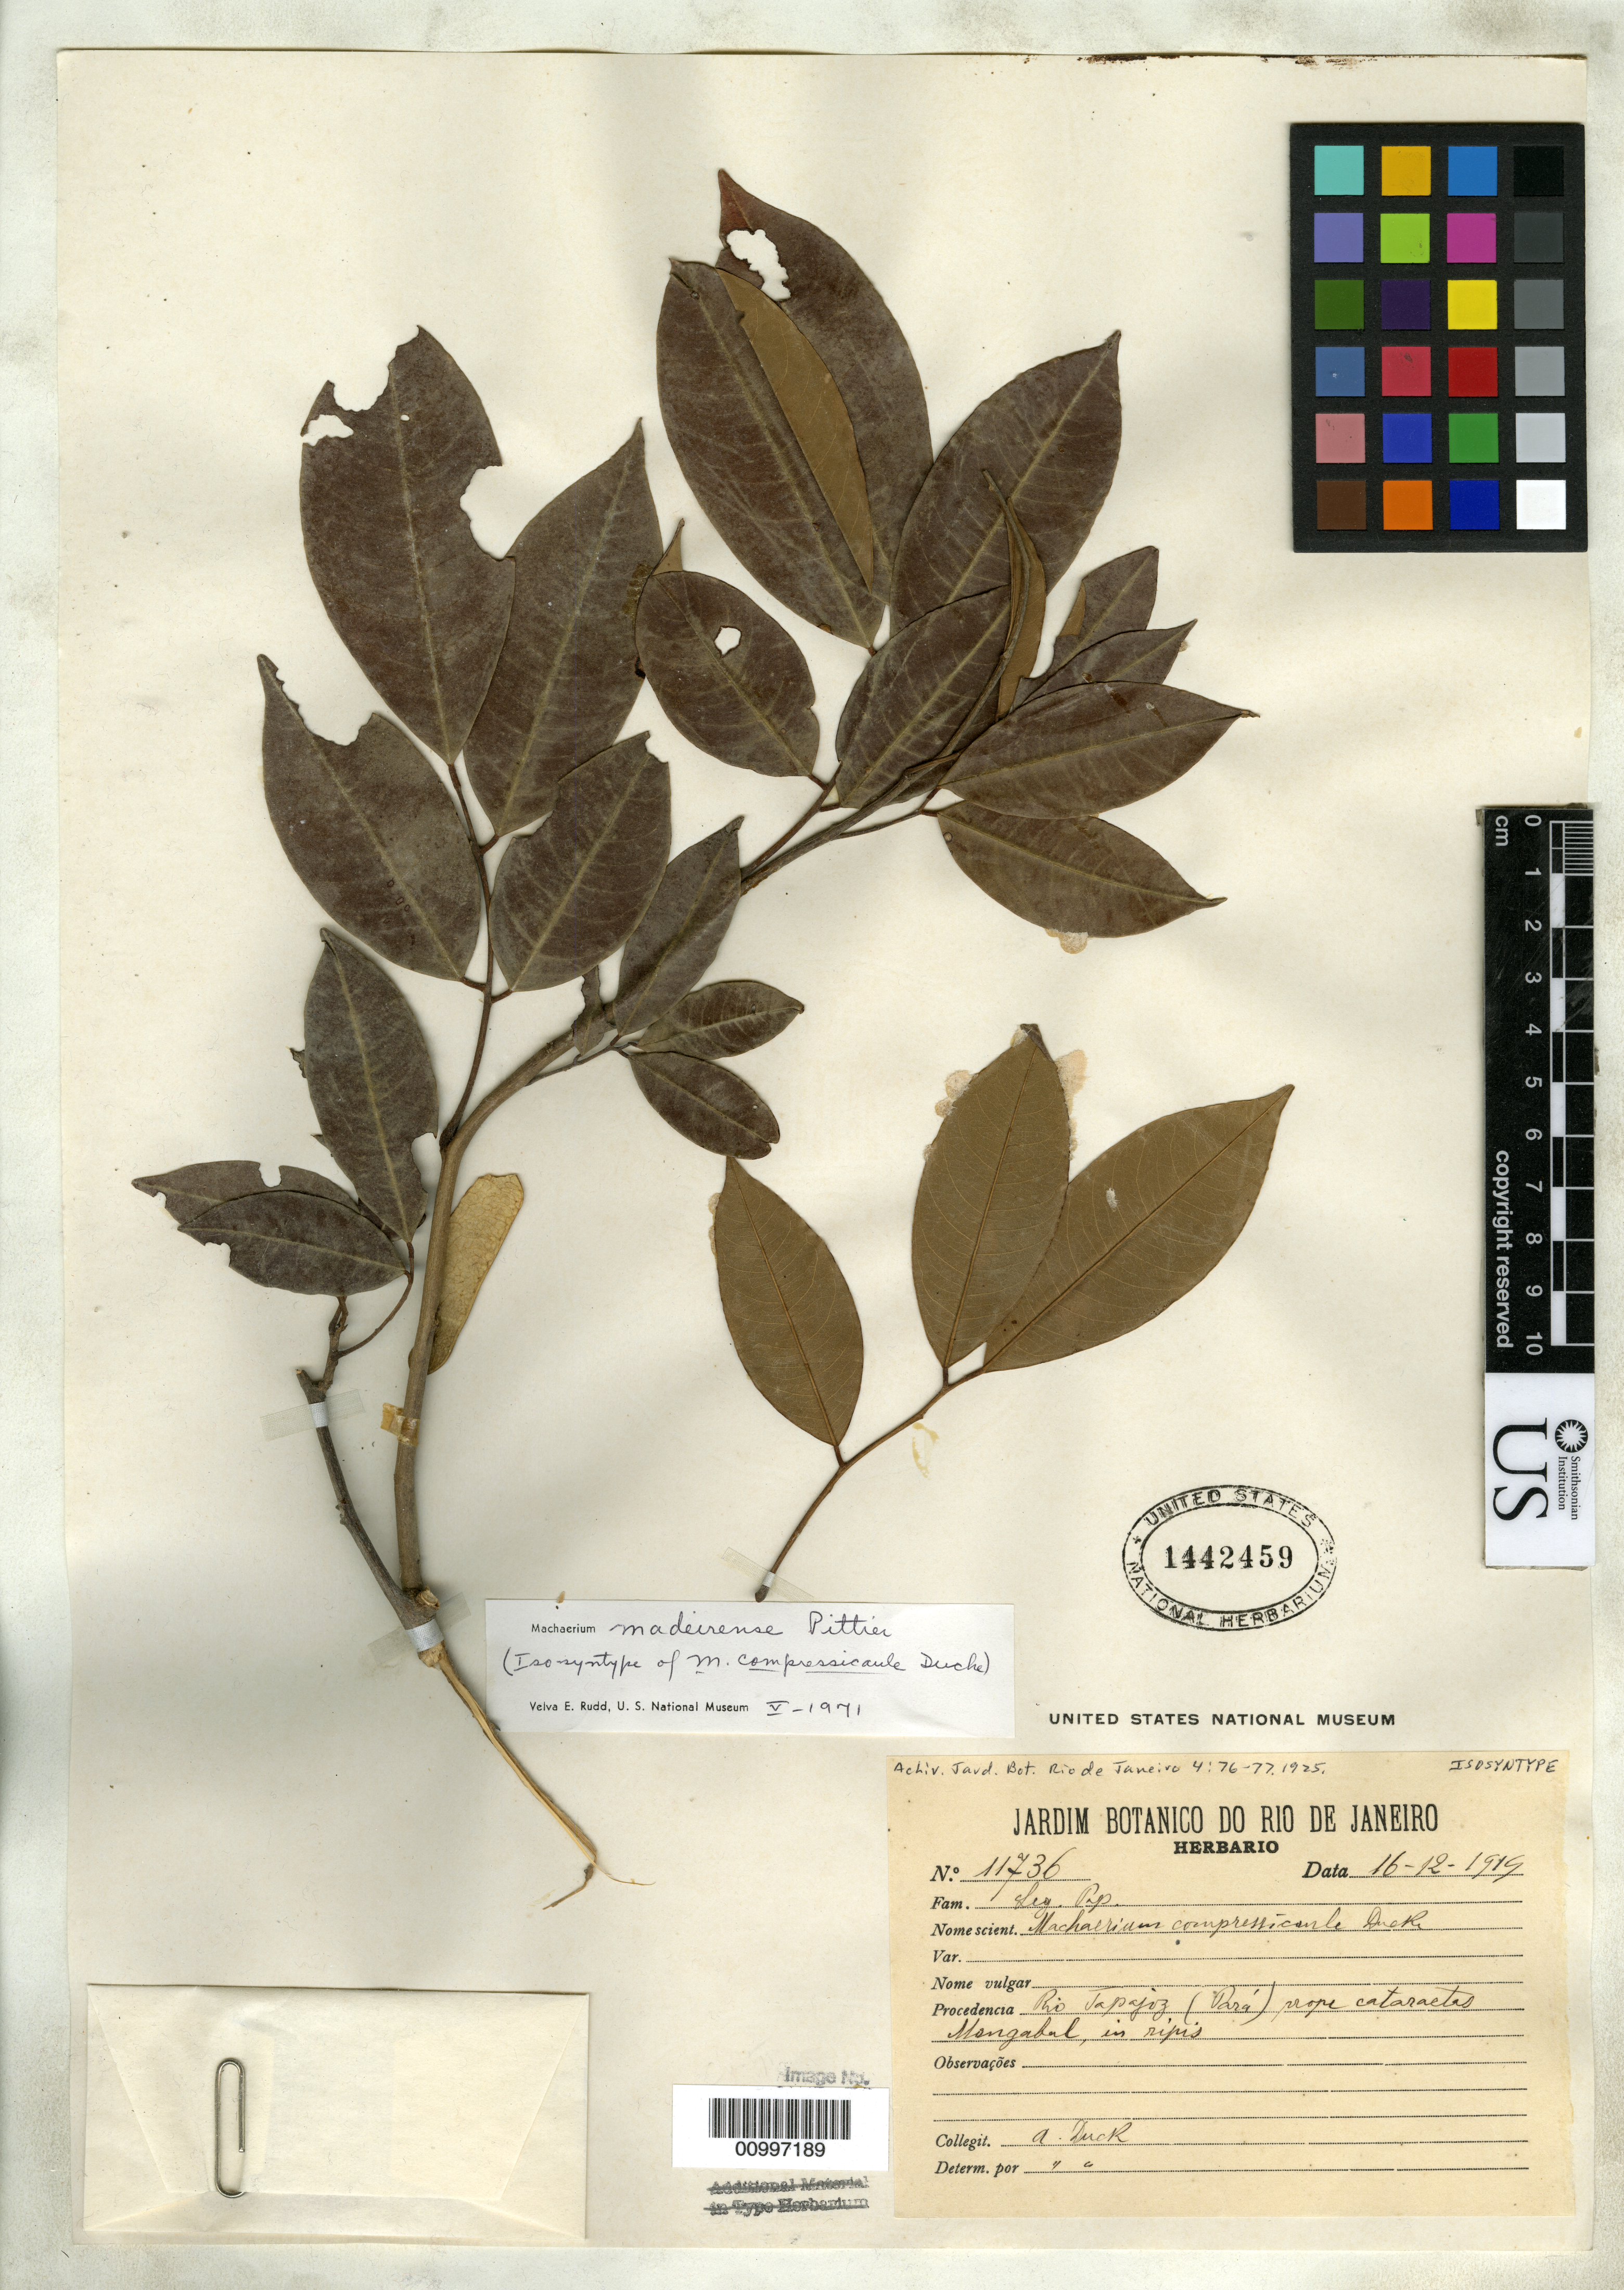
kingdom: Plantae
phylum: Tracheophyta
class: Magnoliopsida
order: Fabales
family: Fabaceae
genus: Machaerium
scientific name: Machaerium compressicaule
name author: Ducke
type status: Isosyntype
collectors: A. Ducke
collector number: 11736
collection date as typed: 16 Dec 1919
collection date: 1919-12-16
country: Brazil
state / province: Pará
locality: Rio Tapajós prope cataractas Mongabal.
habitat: In ripis.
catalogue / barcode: US 1442459